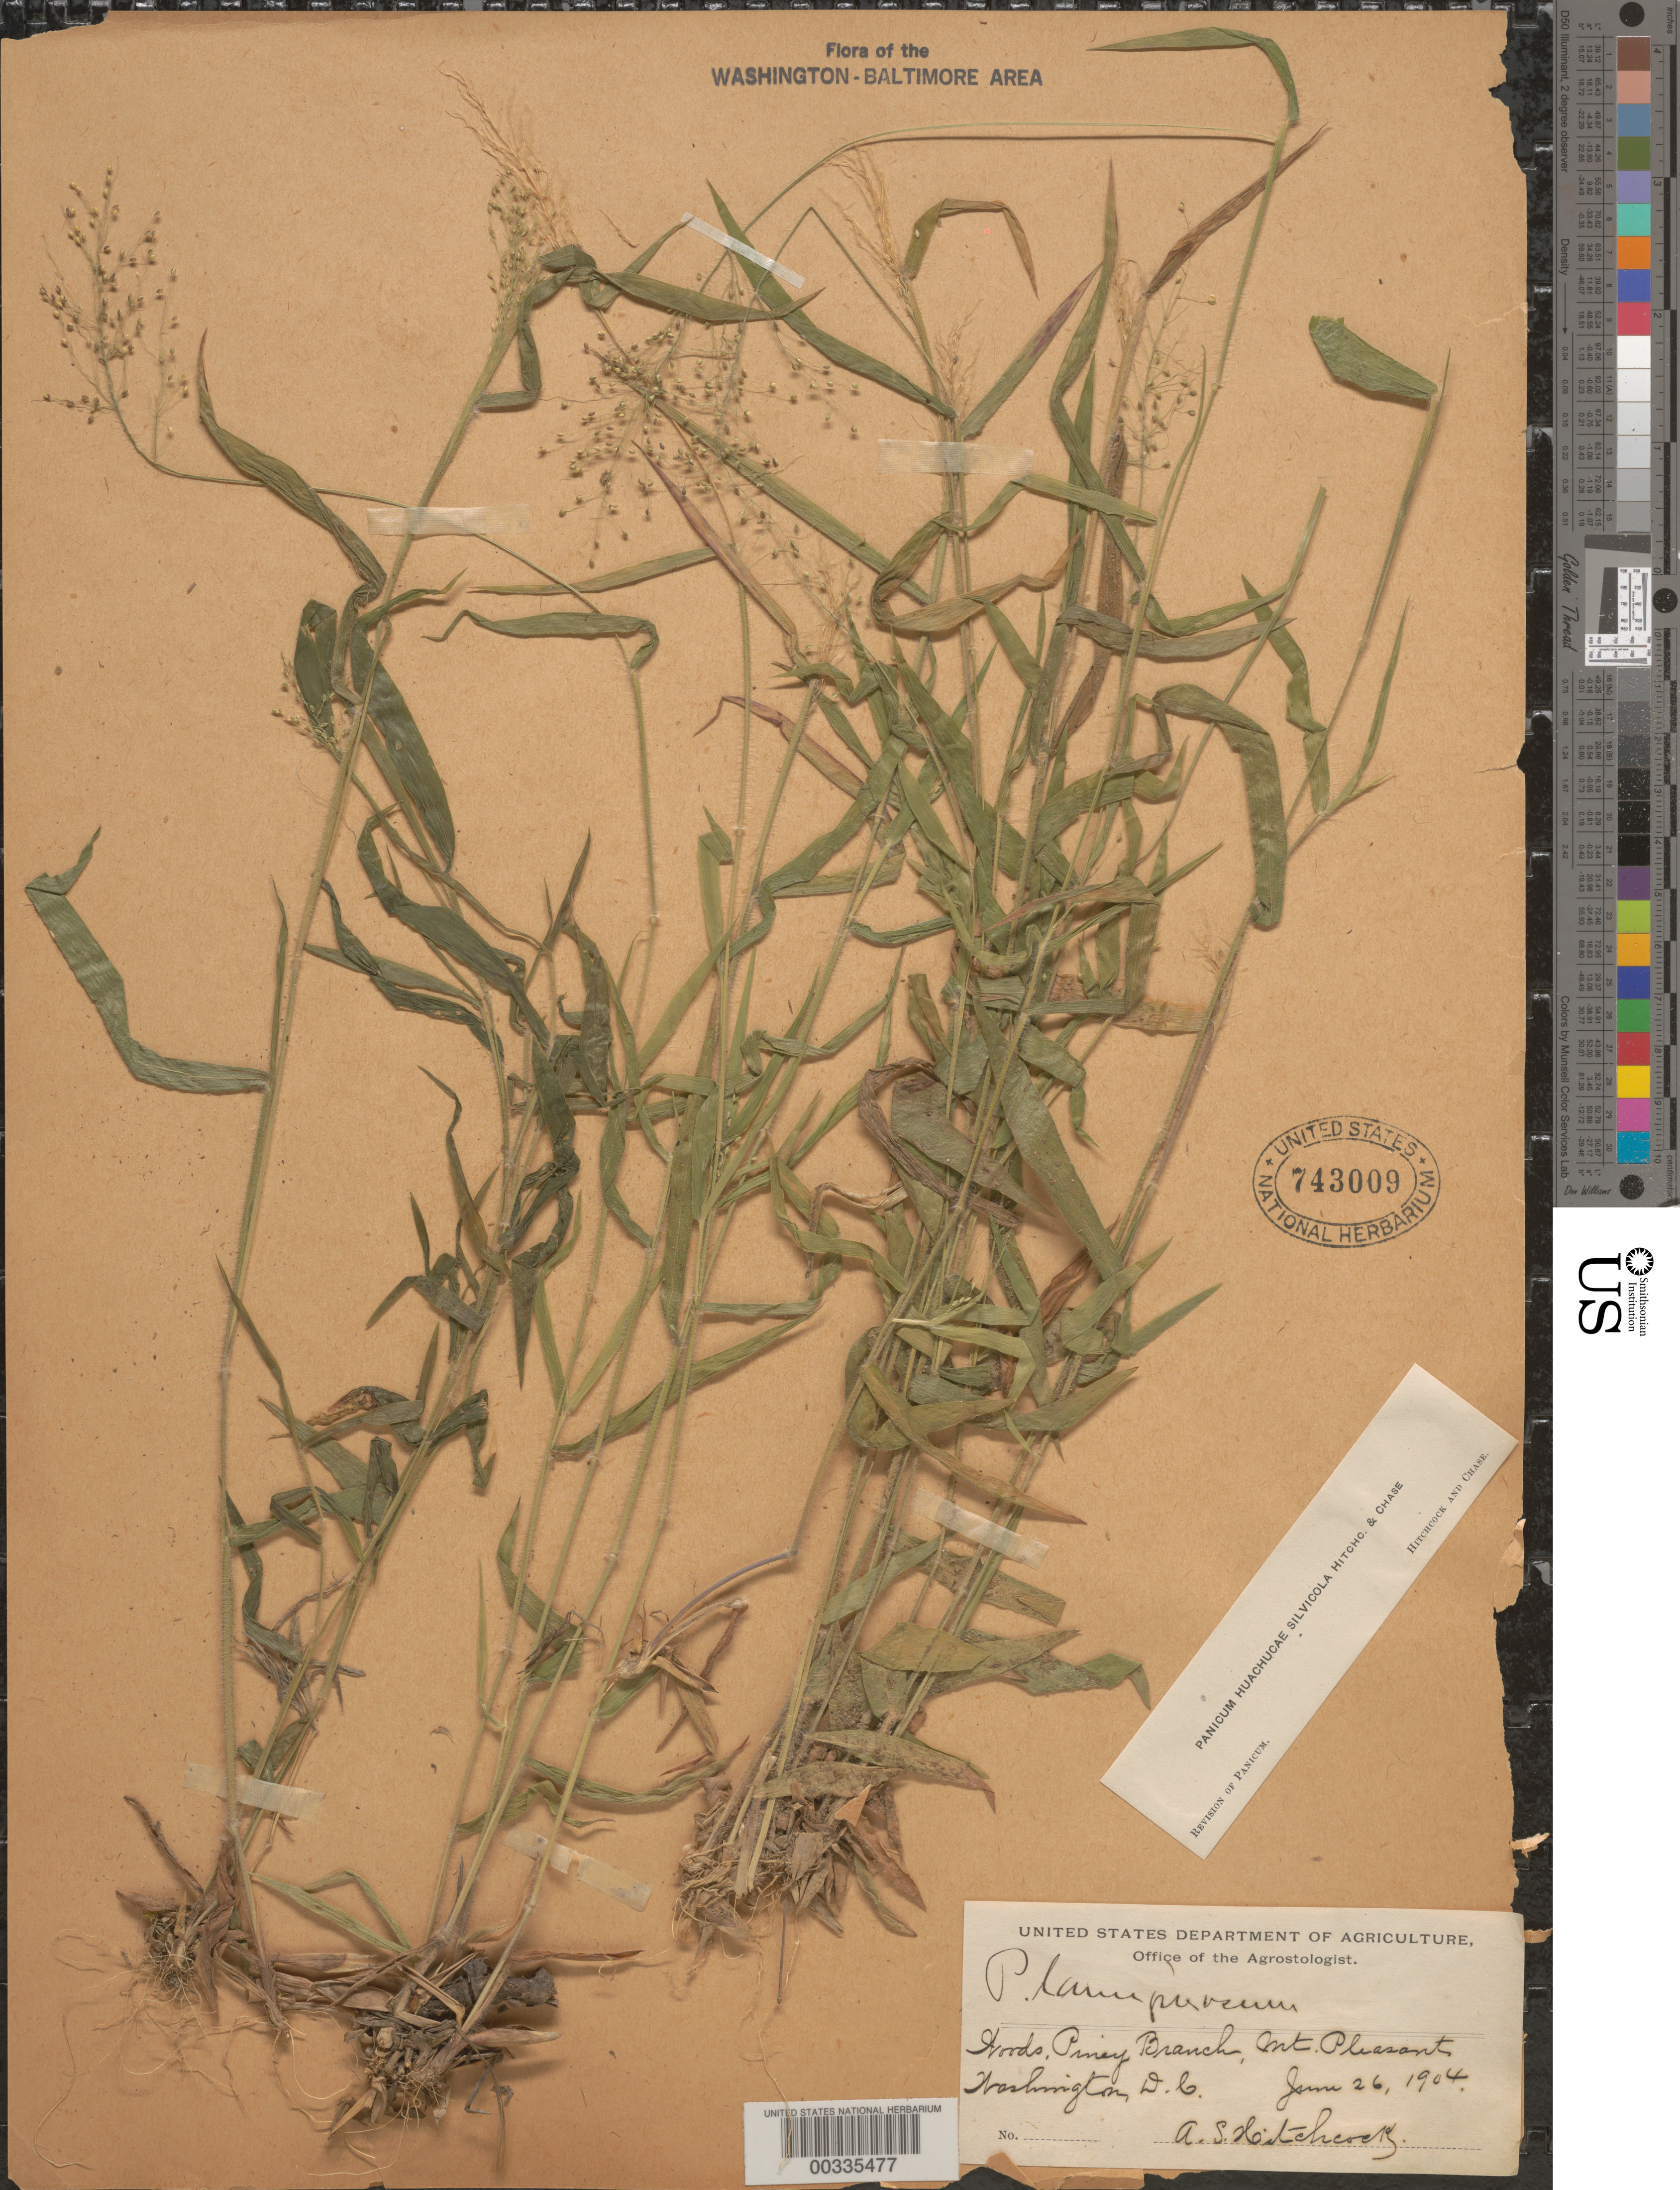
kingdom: Plantae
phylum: Tracheophyta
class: Liliopsida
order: Poales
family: Poaceae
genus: Dichanthelium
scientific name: Dichanthelium acuminatum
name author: (Sw.) Gould & C.A. Clark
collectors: A. S. Hitchcock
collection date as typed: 26 Jun 1904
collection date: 1904-06-26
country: United States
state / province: District of Columbia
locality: Piney Branch, Mt Pleasant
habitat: Woods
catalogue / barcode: US 743009